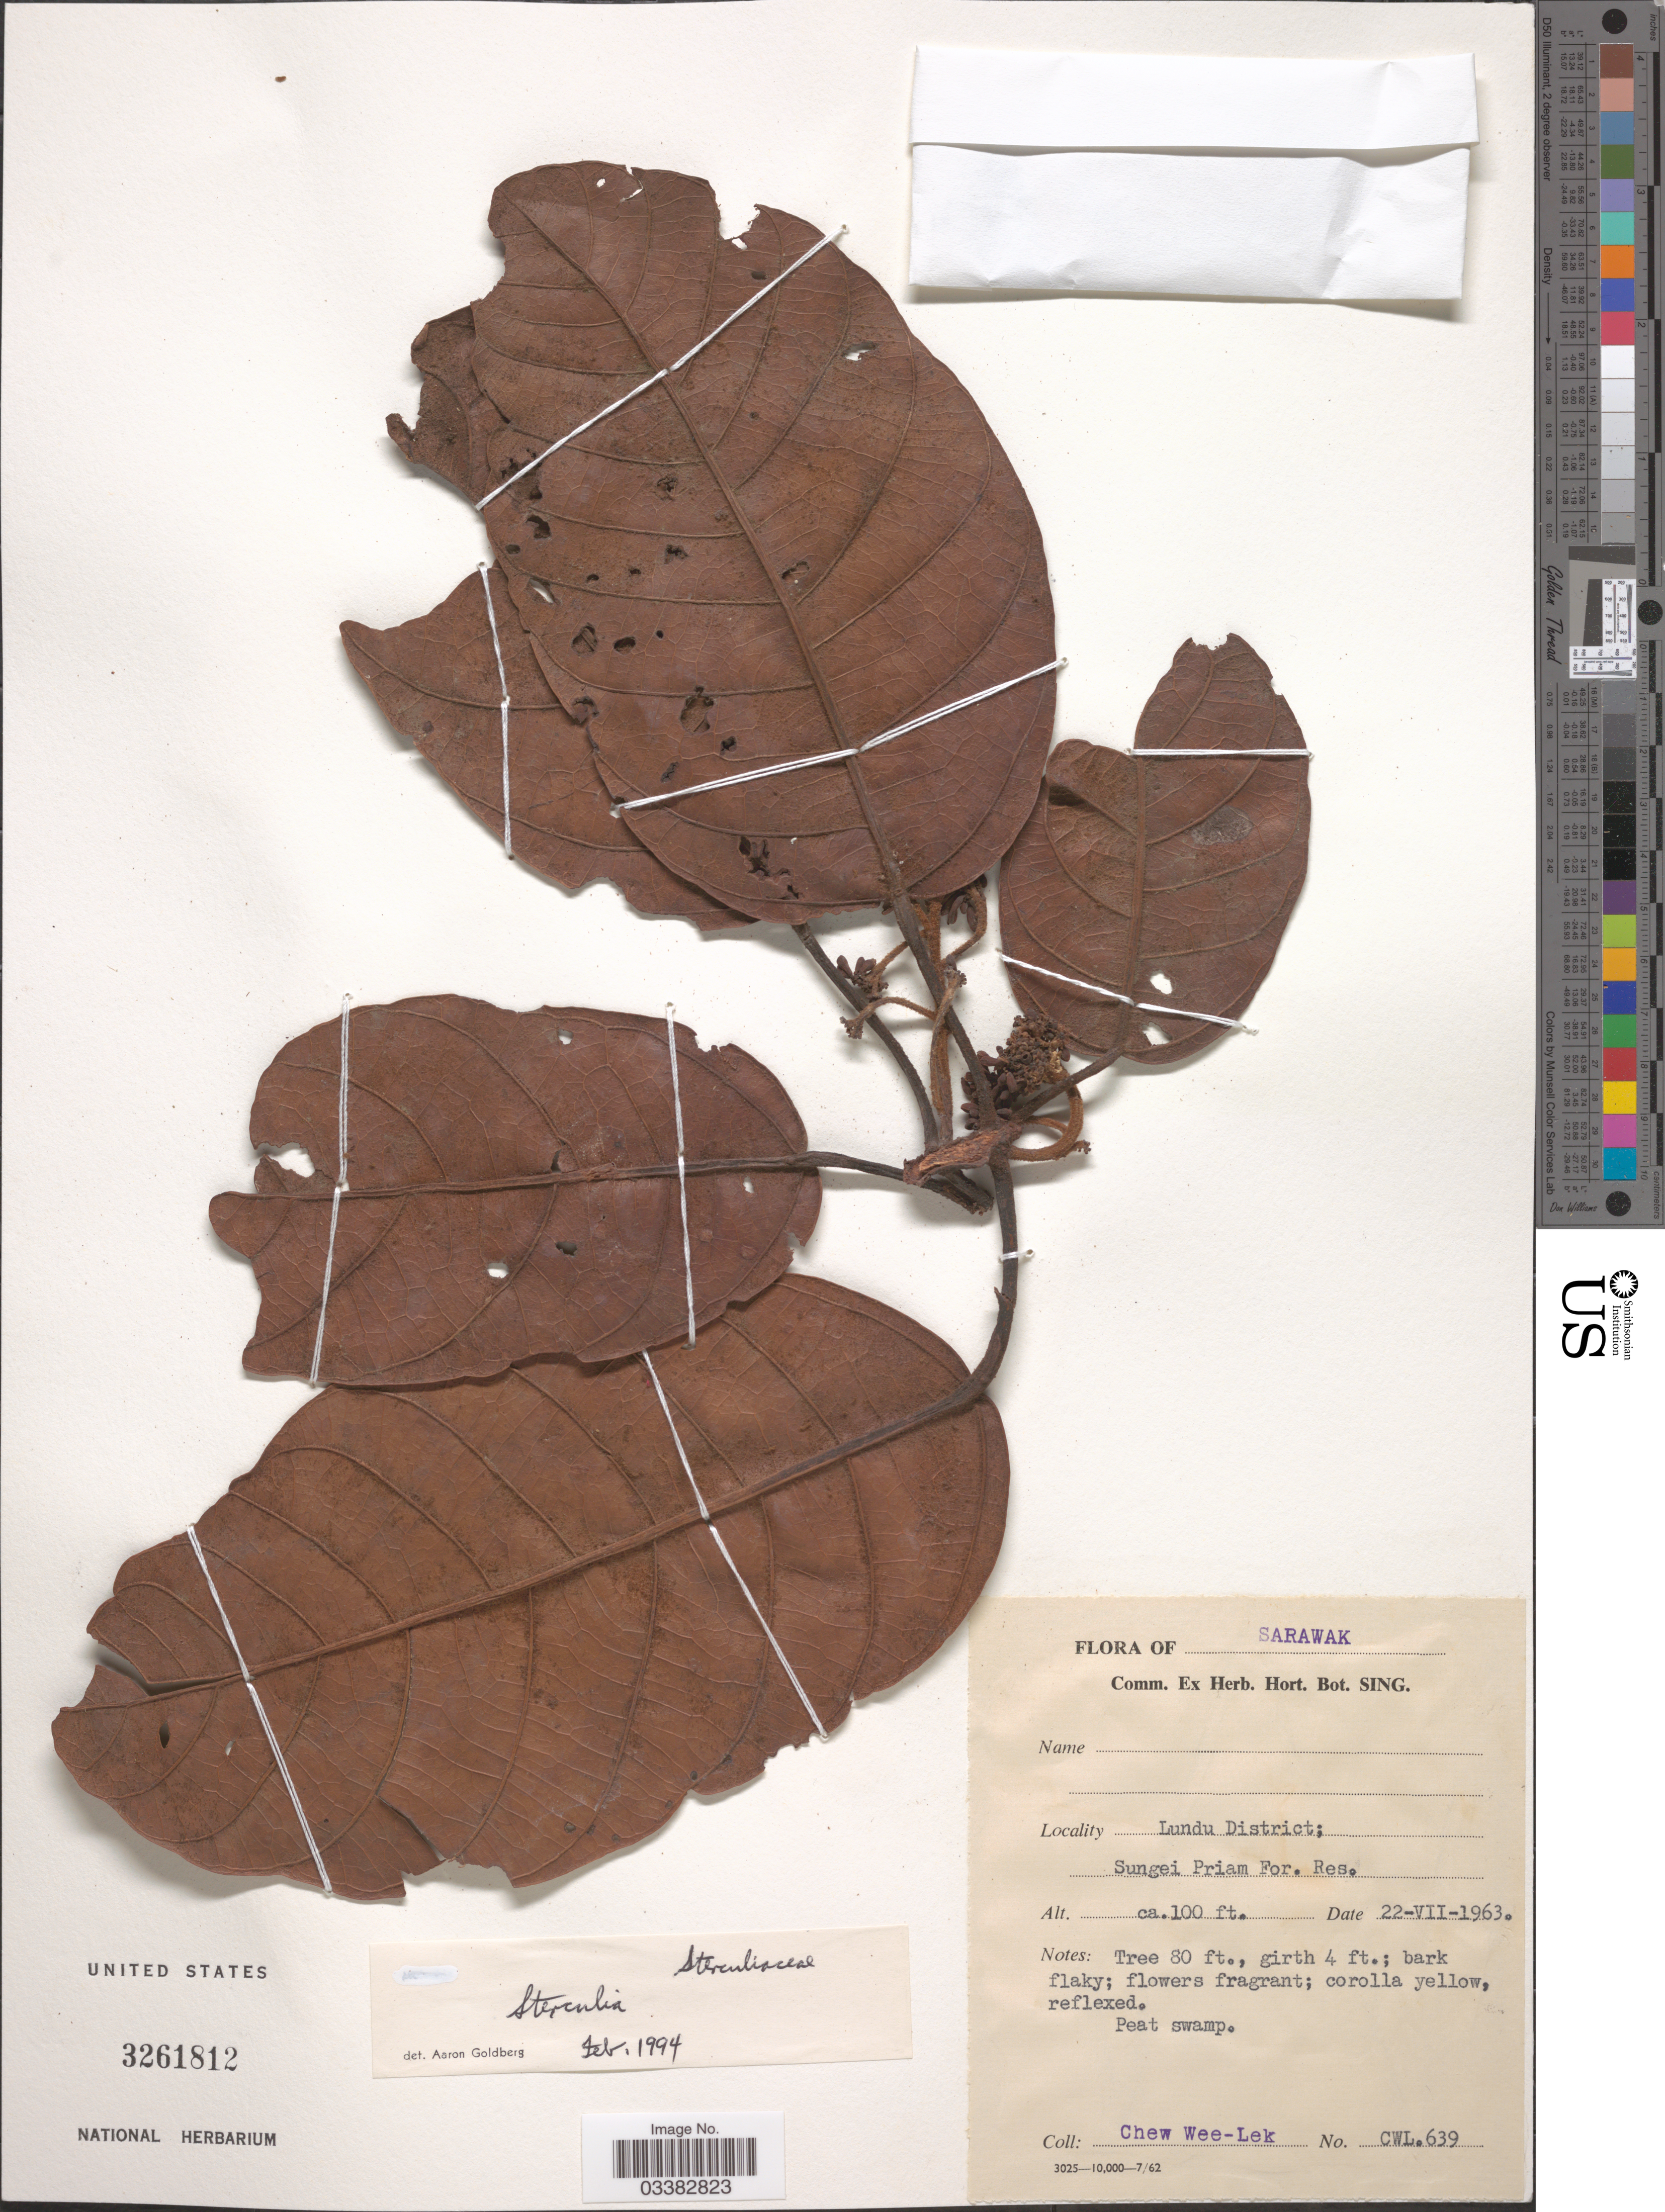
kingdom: Plantae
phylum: Tracheophyta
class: Magnoliopsida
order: Malvales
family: Malvaceae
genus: Sterculia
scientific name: Sterculia sp.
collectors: C. Wee-Lek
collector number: CWL639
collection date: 1963-07-22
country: Malaysia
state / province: Sarawak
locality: Lundu District; Sungei Priam For. Res.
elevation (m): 30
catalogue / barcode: US 3261812